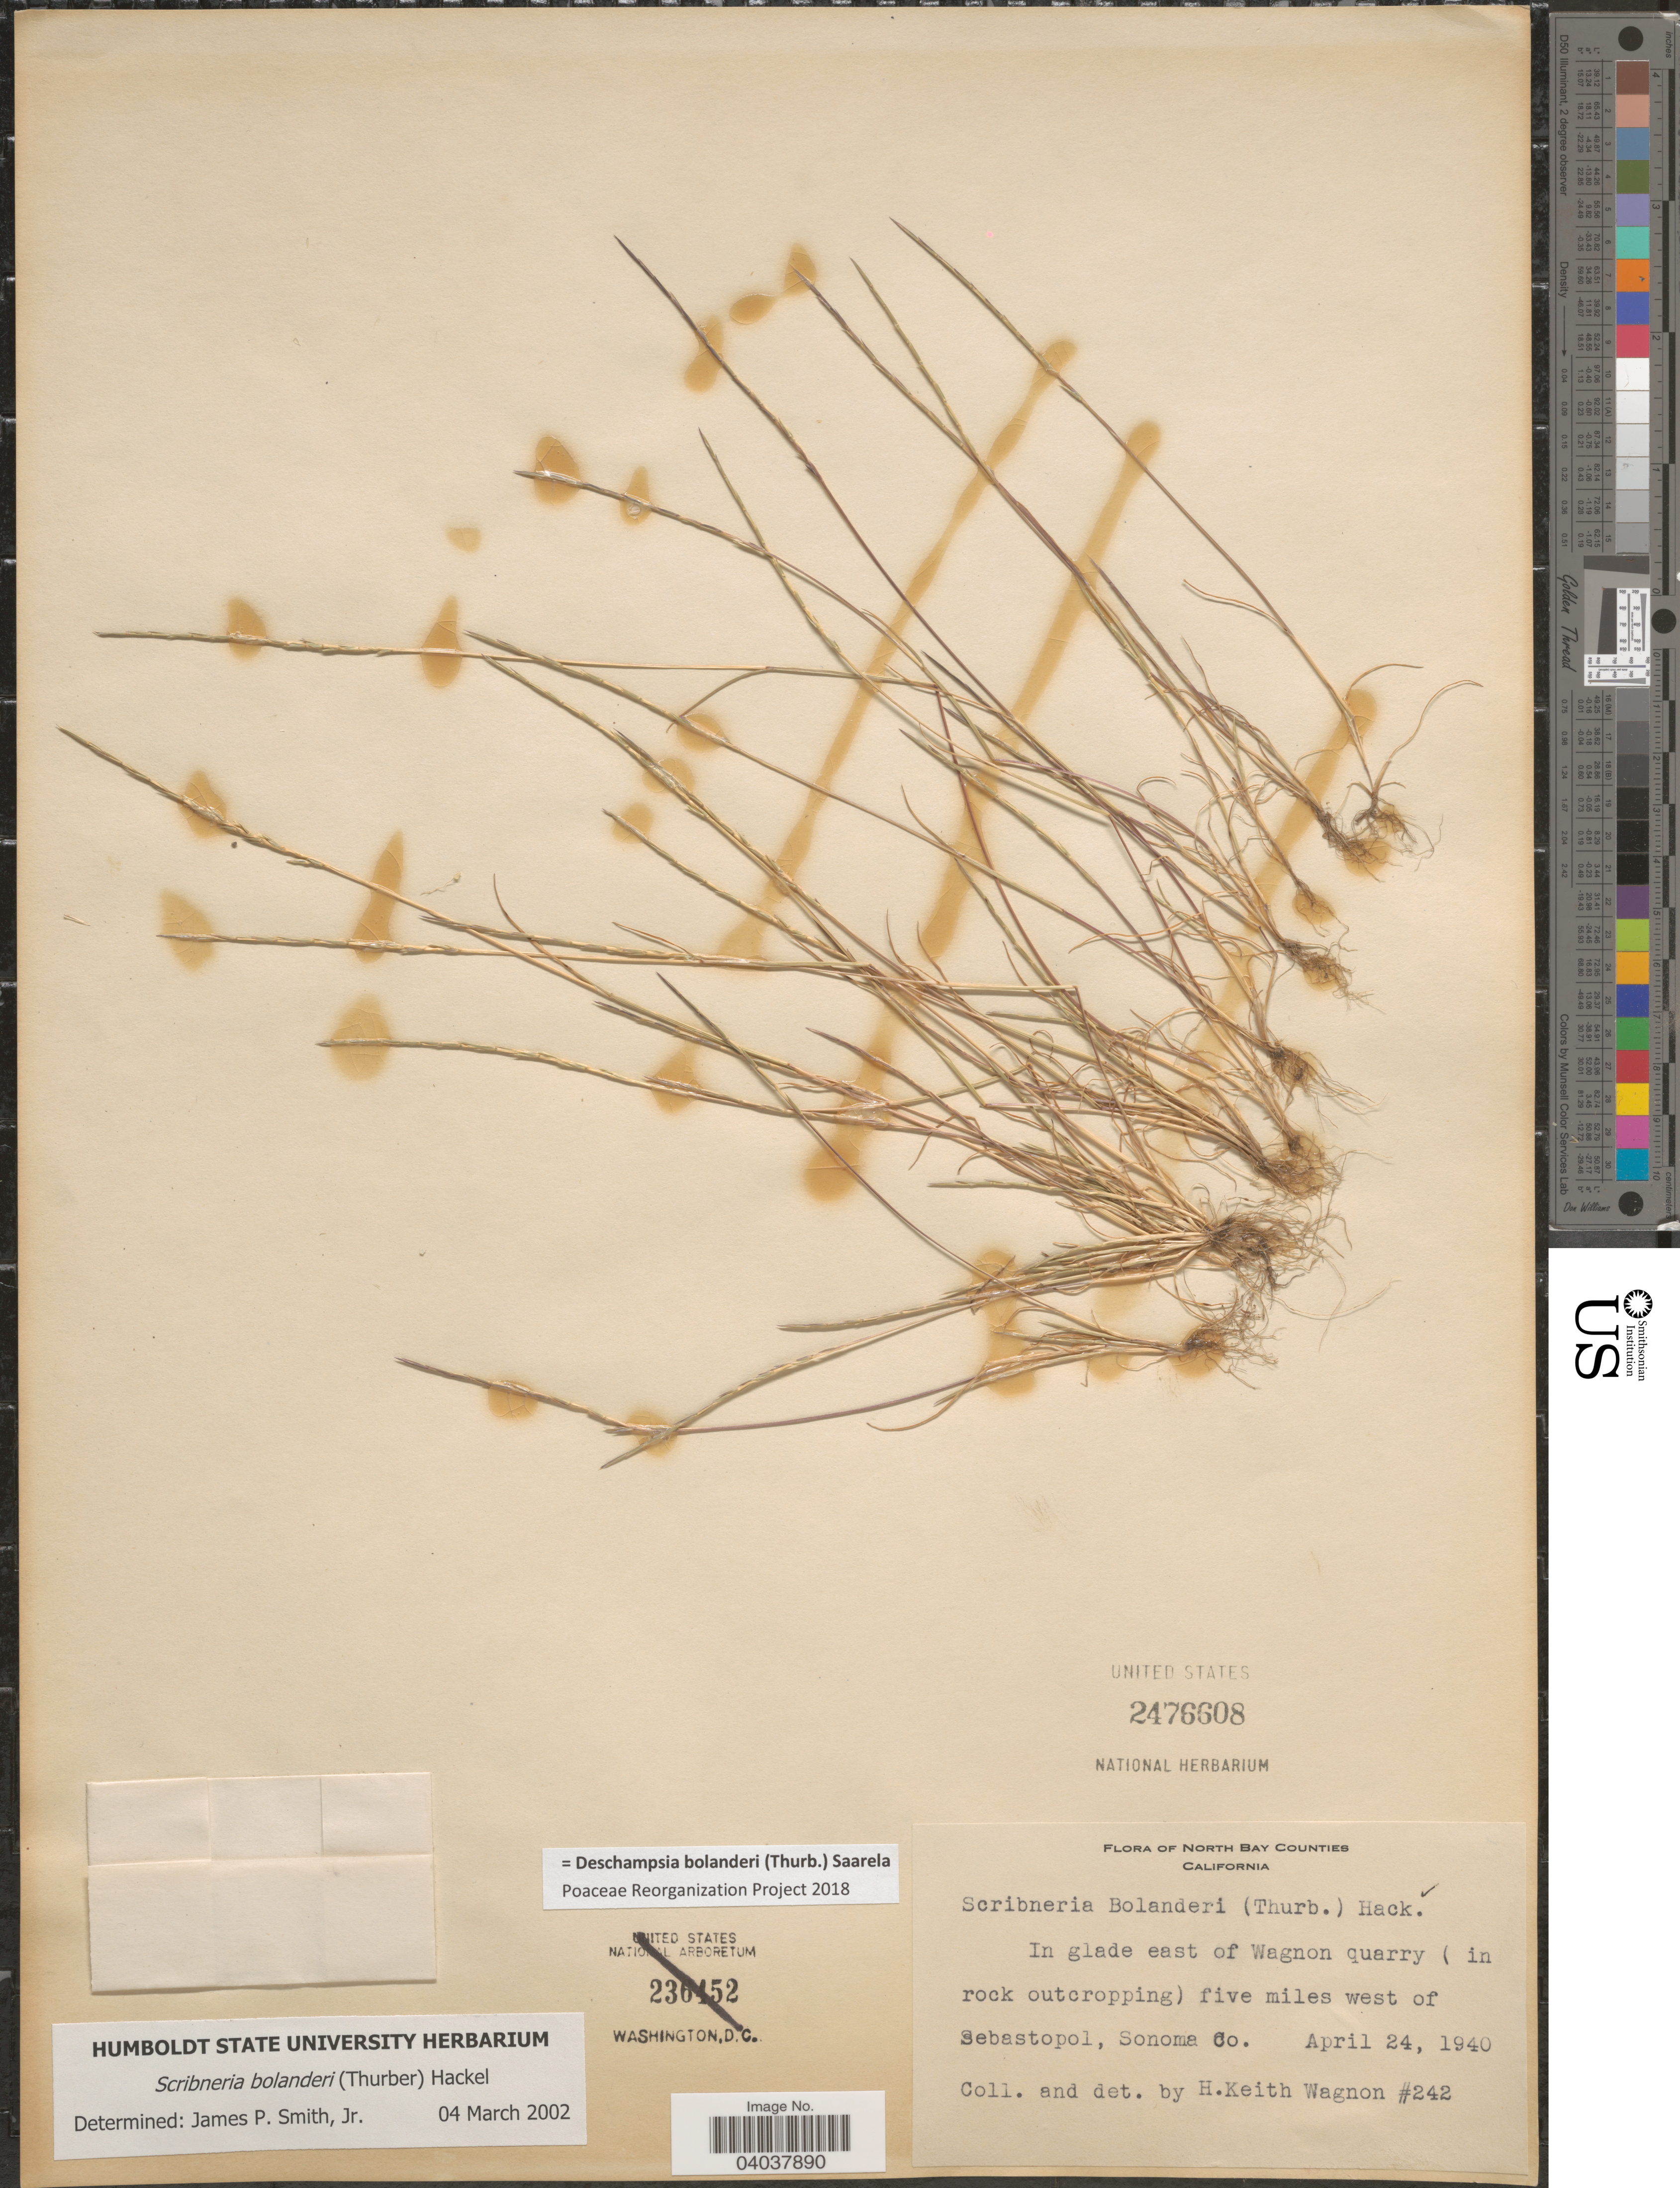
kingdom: Plantae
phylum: Tracheophyta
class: Liliopsida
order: Poales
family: Poaceae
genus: Deschampsia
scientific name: Deschampsia bolanderi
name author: (Thurb.) Saarela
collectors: H. Wagnon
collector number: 242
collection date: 1940-04-24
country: United States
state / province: California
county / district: Sonoma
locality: North Bay Counties. In glade east of Wagnon quarry (in rock outcropping) five miles west of Sebastopol, Sonoma Co.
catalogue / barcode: US 2476608